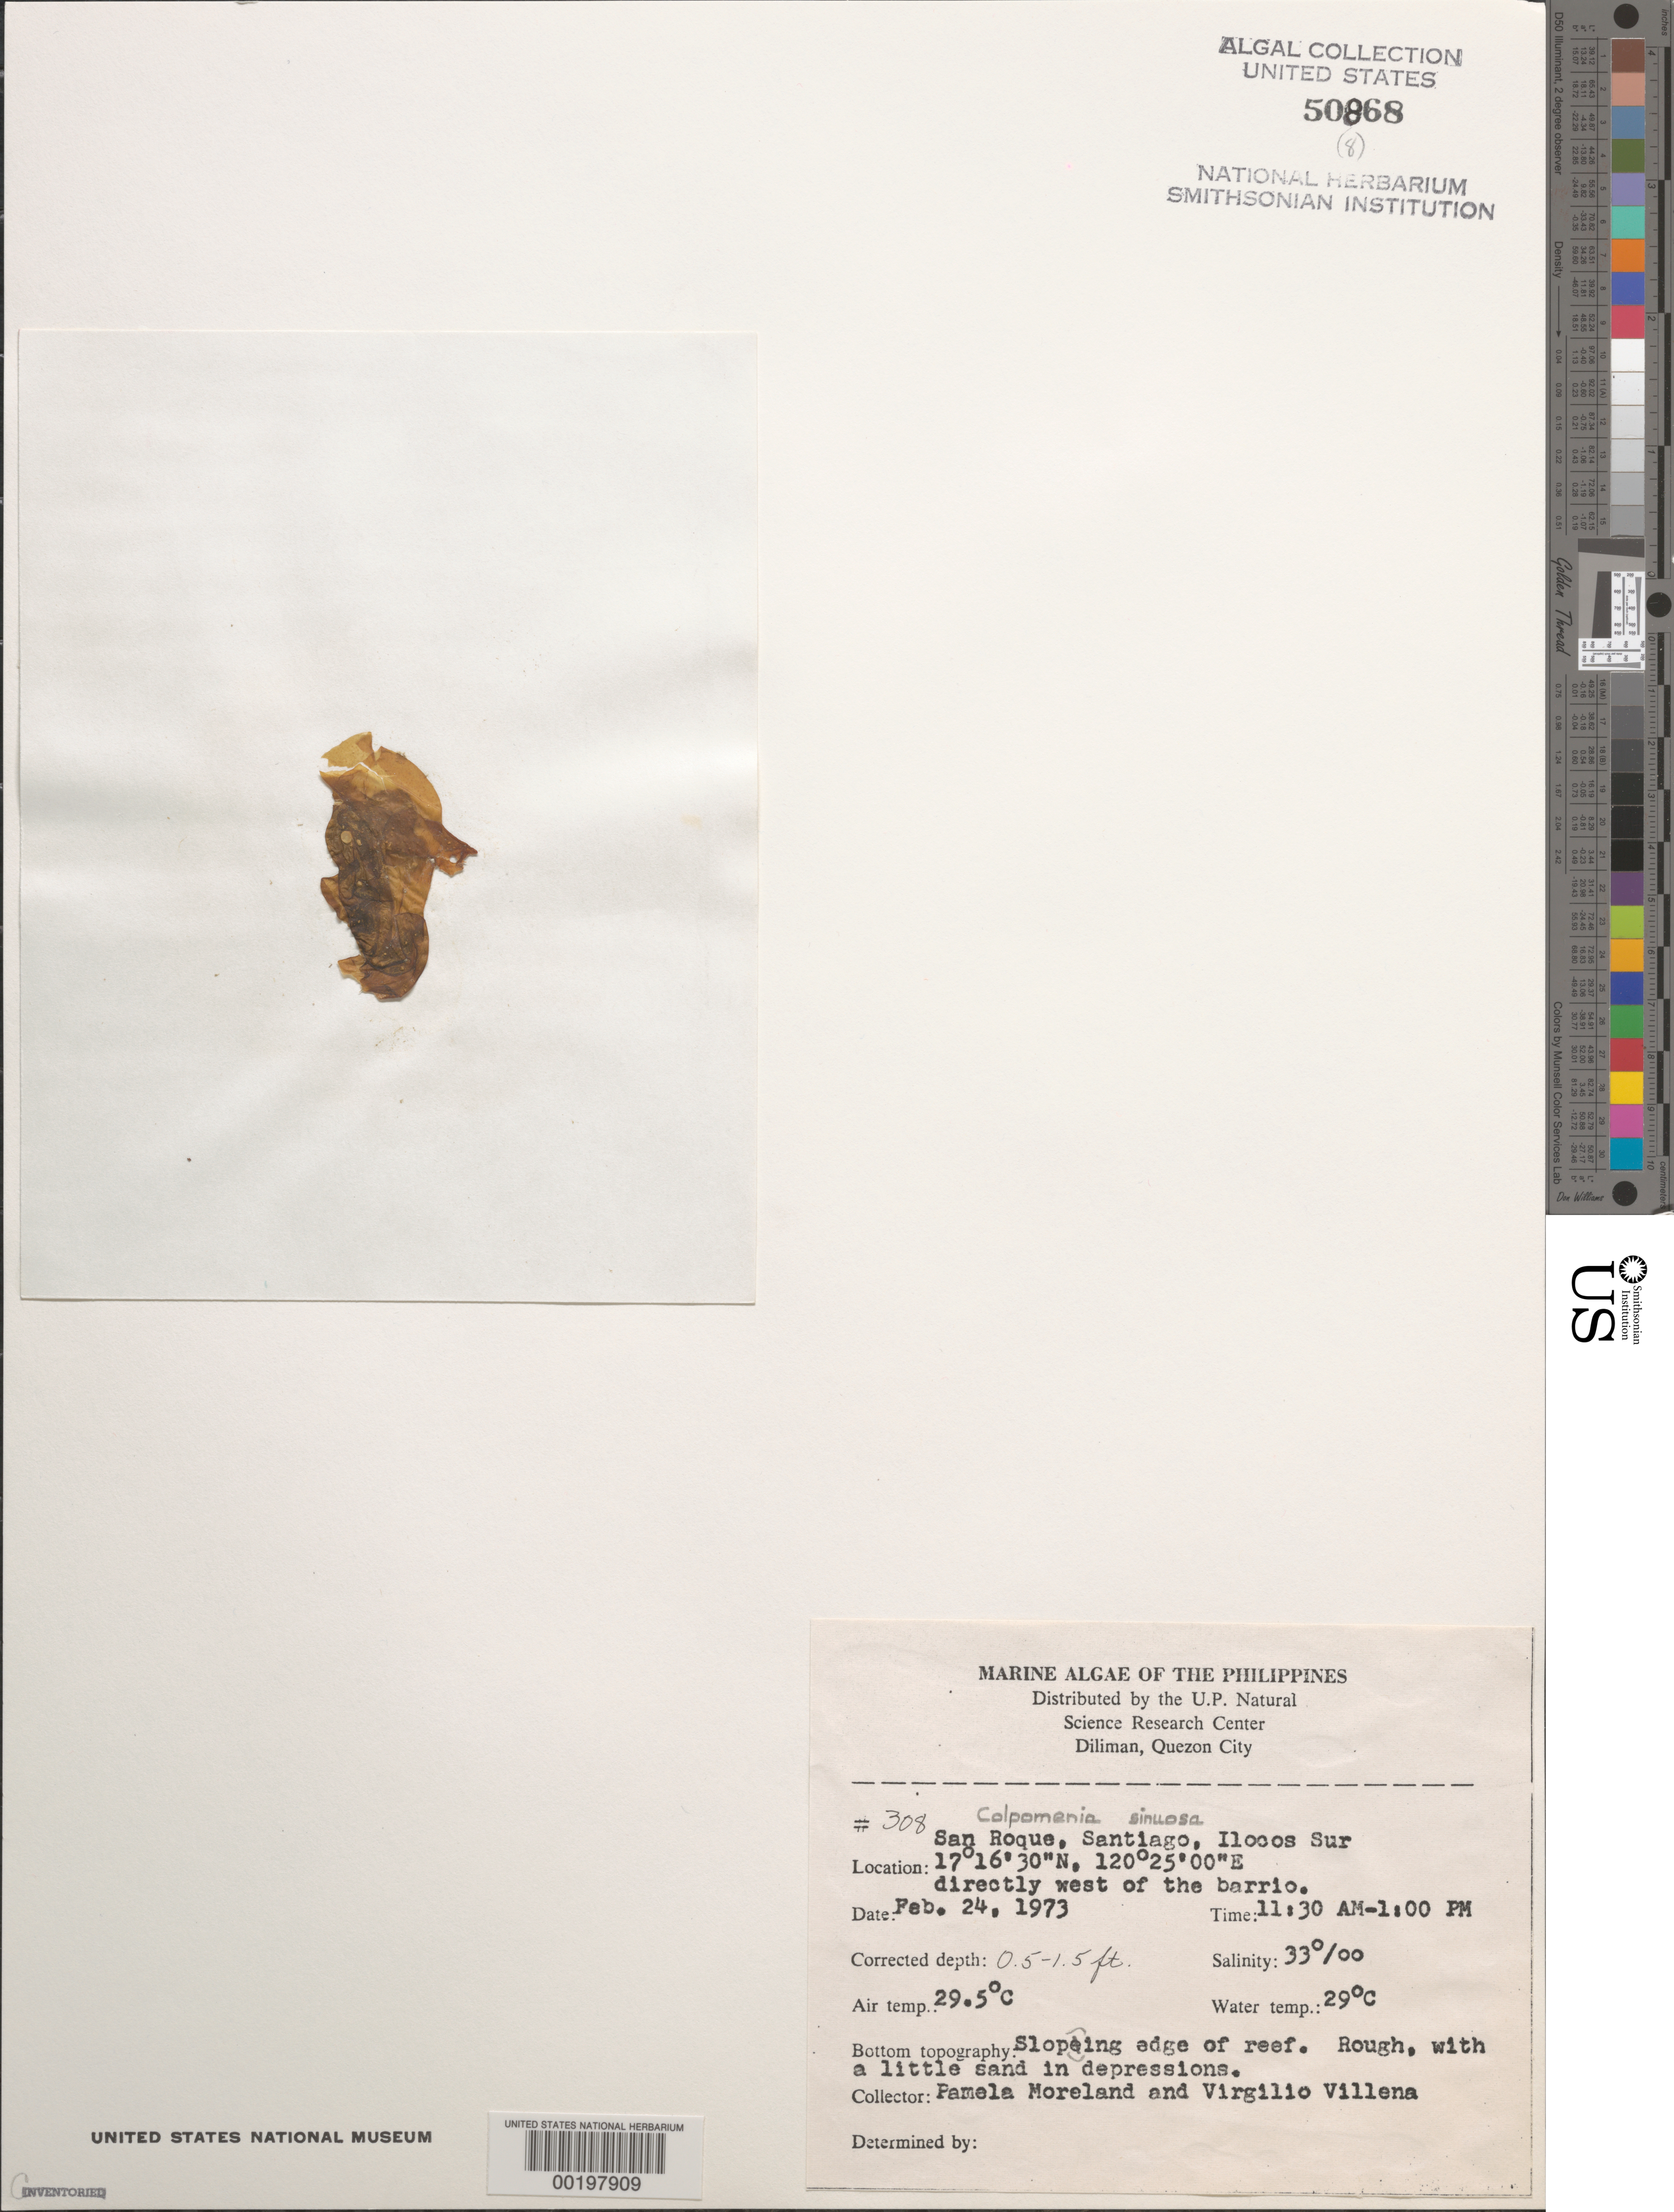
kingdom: Chromista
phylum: Ochrophyta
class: Phaeophyceae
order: Scytosiphonales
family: Scytosiphonaceae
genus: Colpomenia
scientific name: Colpomenia sinuosa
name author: (K. Mert. ex Roth) Derbes & Solier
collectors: P. Moreland & V. Villena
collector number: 308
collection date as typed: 24 Feb 1973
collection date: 1973-02-24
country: Philippines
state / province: Ilocos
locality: San roque, santiago, ilocos sur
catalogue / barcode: US 50868